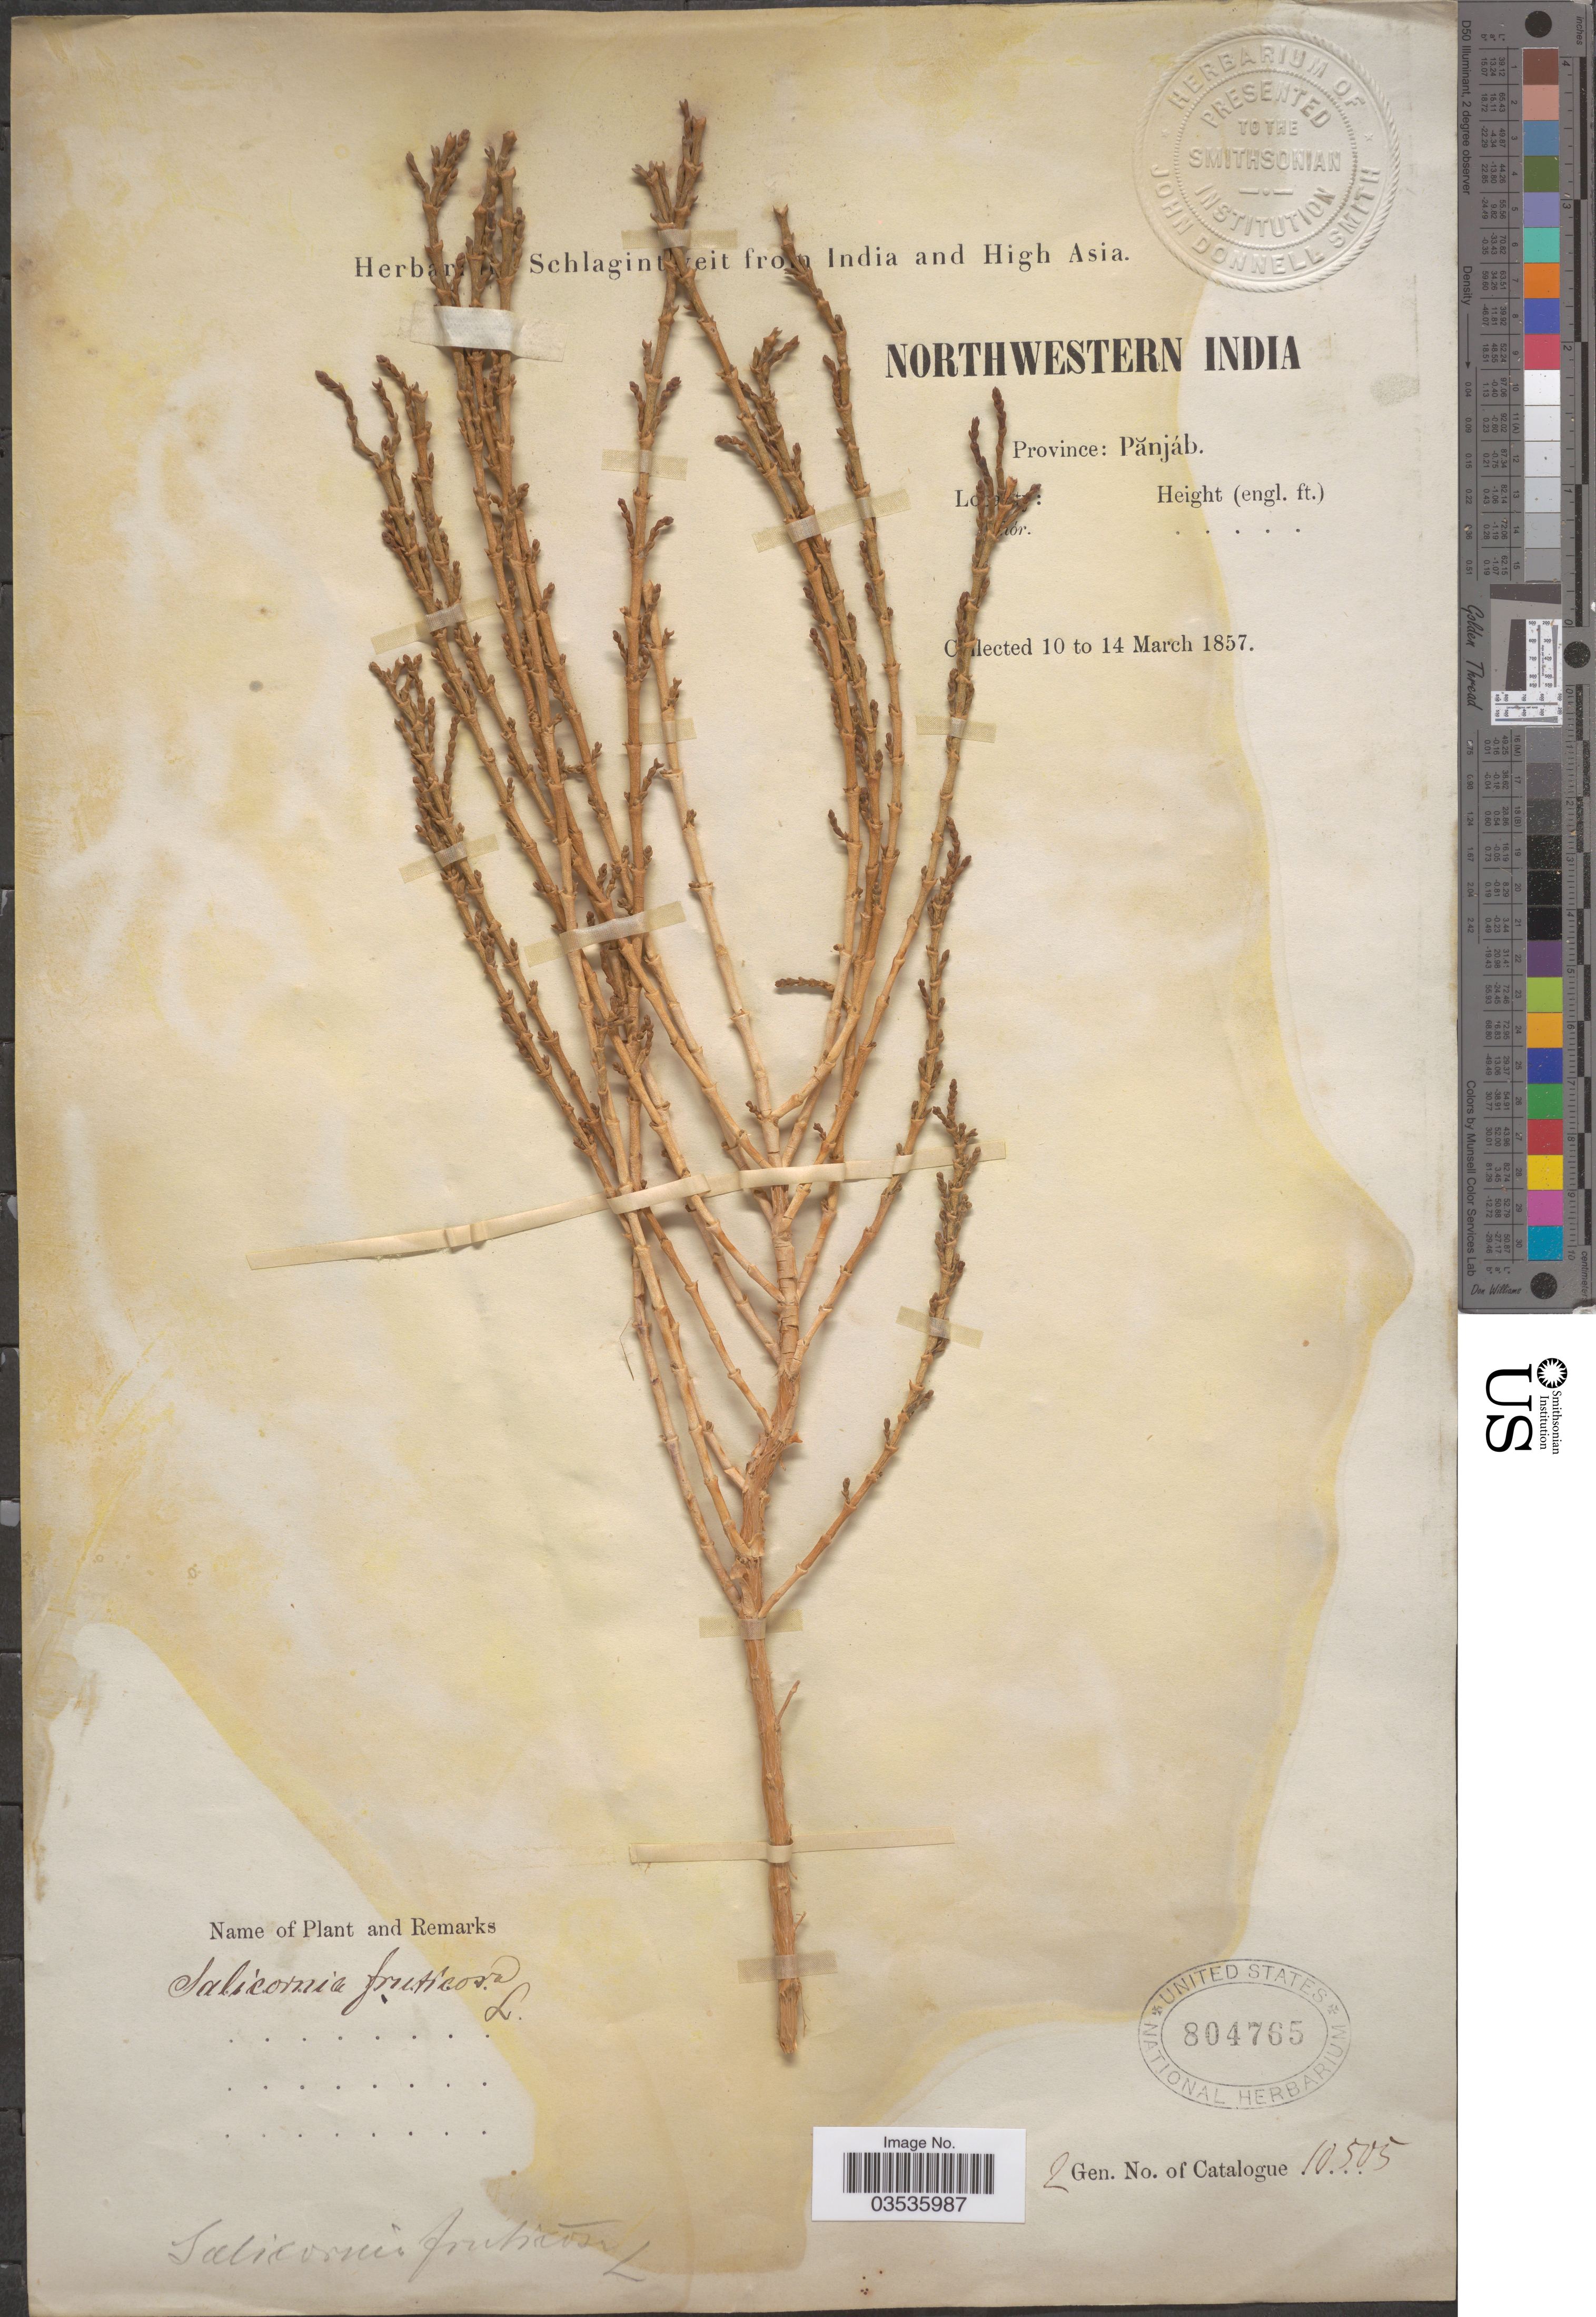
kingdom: Plantae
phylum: Tracheophyta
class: Magnoliopsida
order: Caryophyllales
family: Amaranthaceae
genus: Salicornia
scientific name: Salicornia fruticosa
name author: (L.) L.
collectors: ex herb. Schlagintweit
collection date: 1857-03-10/1857-03-14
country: India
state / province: Punjab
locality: Northwestern India. Province: Pănjáb. [illegible text]hór.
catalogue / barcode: US 804765